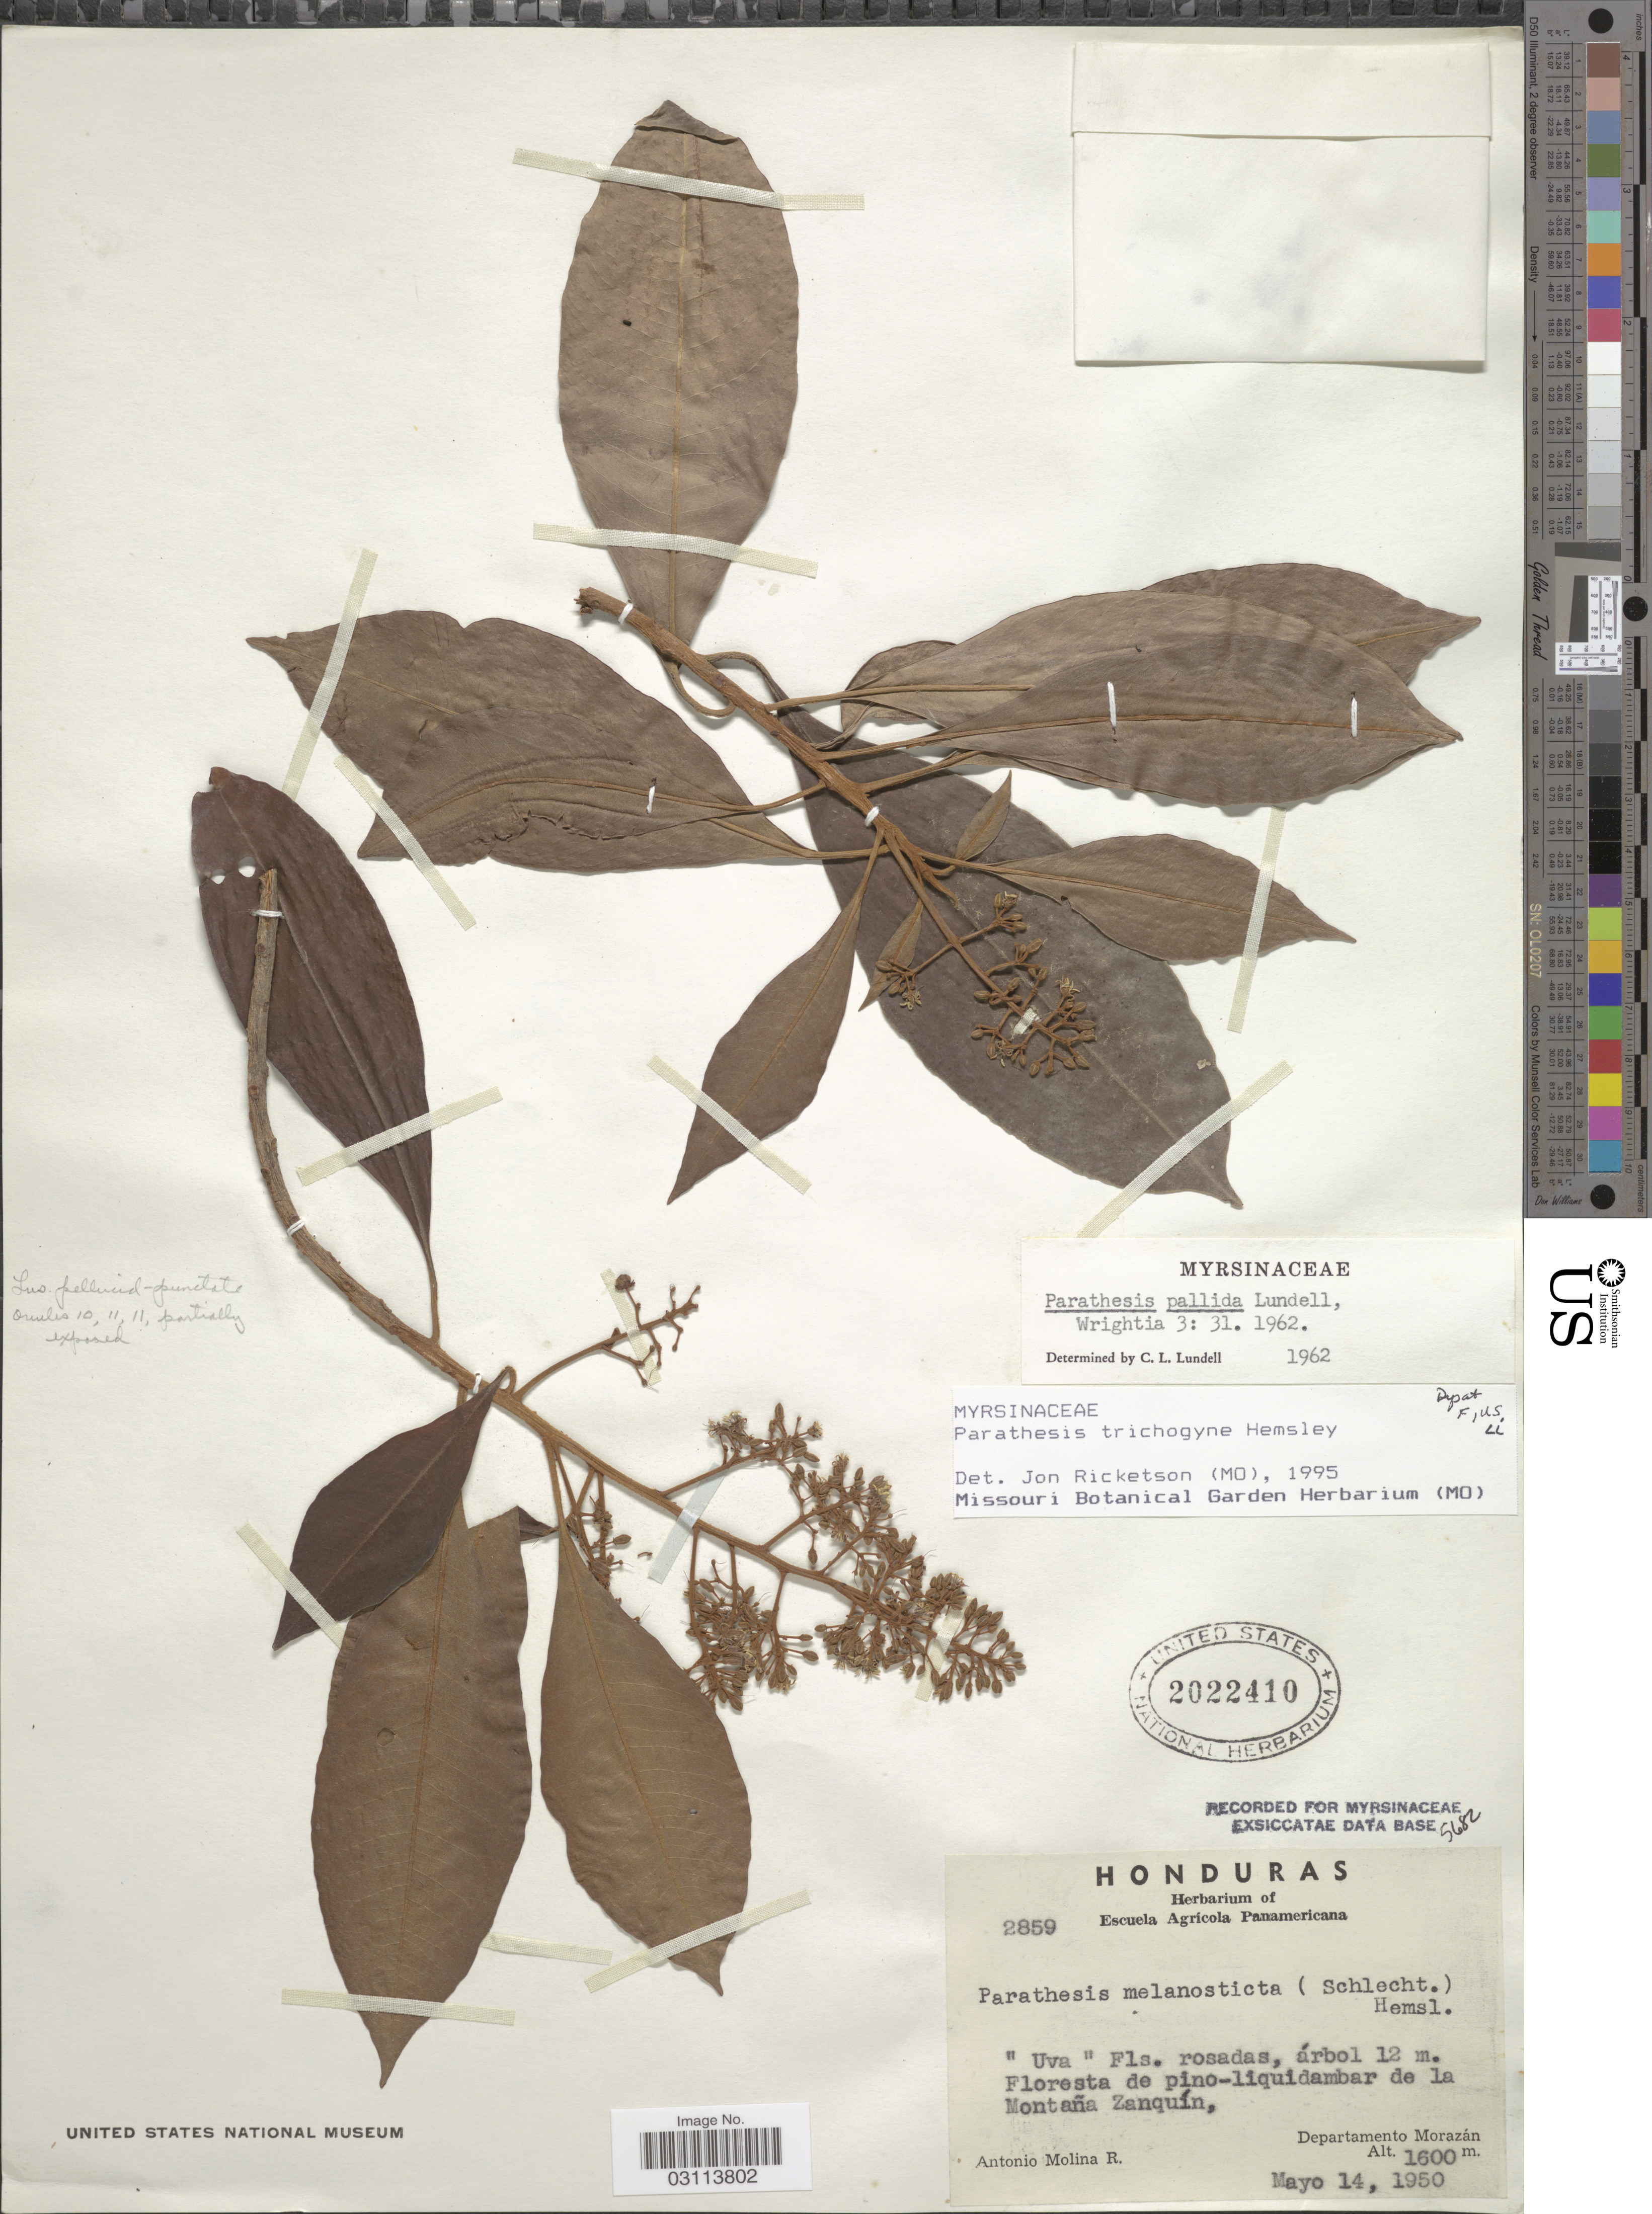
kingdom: Plantae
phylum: Tracheophyta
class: Magnoliopsida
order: Ericales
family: Primulaceae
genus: Parathesis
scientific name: Parathesis trichogyne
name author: Hemsl.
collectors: A. Molina R.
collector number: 2859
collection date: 1950-05-14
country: Honduras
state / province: Fco. Morazán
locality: Floresta de pino-liquidambar de la Montaña Zanquín, Departamento Morazán.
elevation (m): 1600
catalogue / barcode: US 2022410